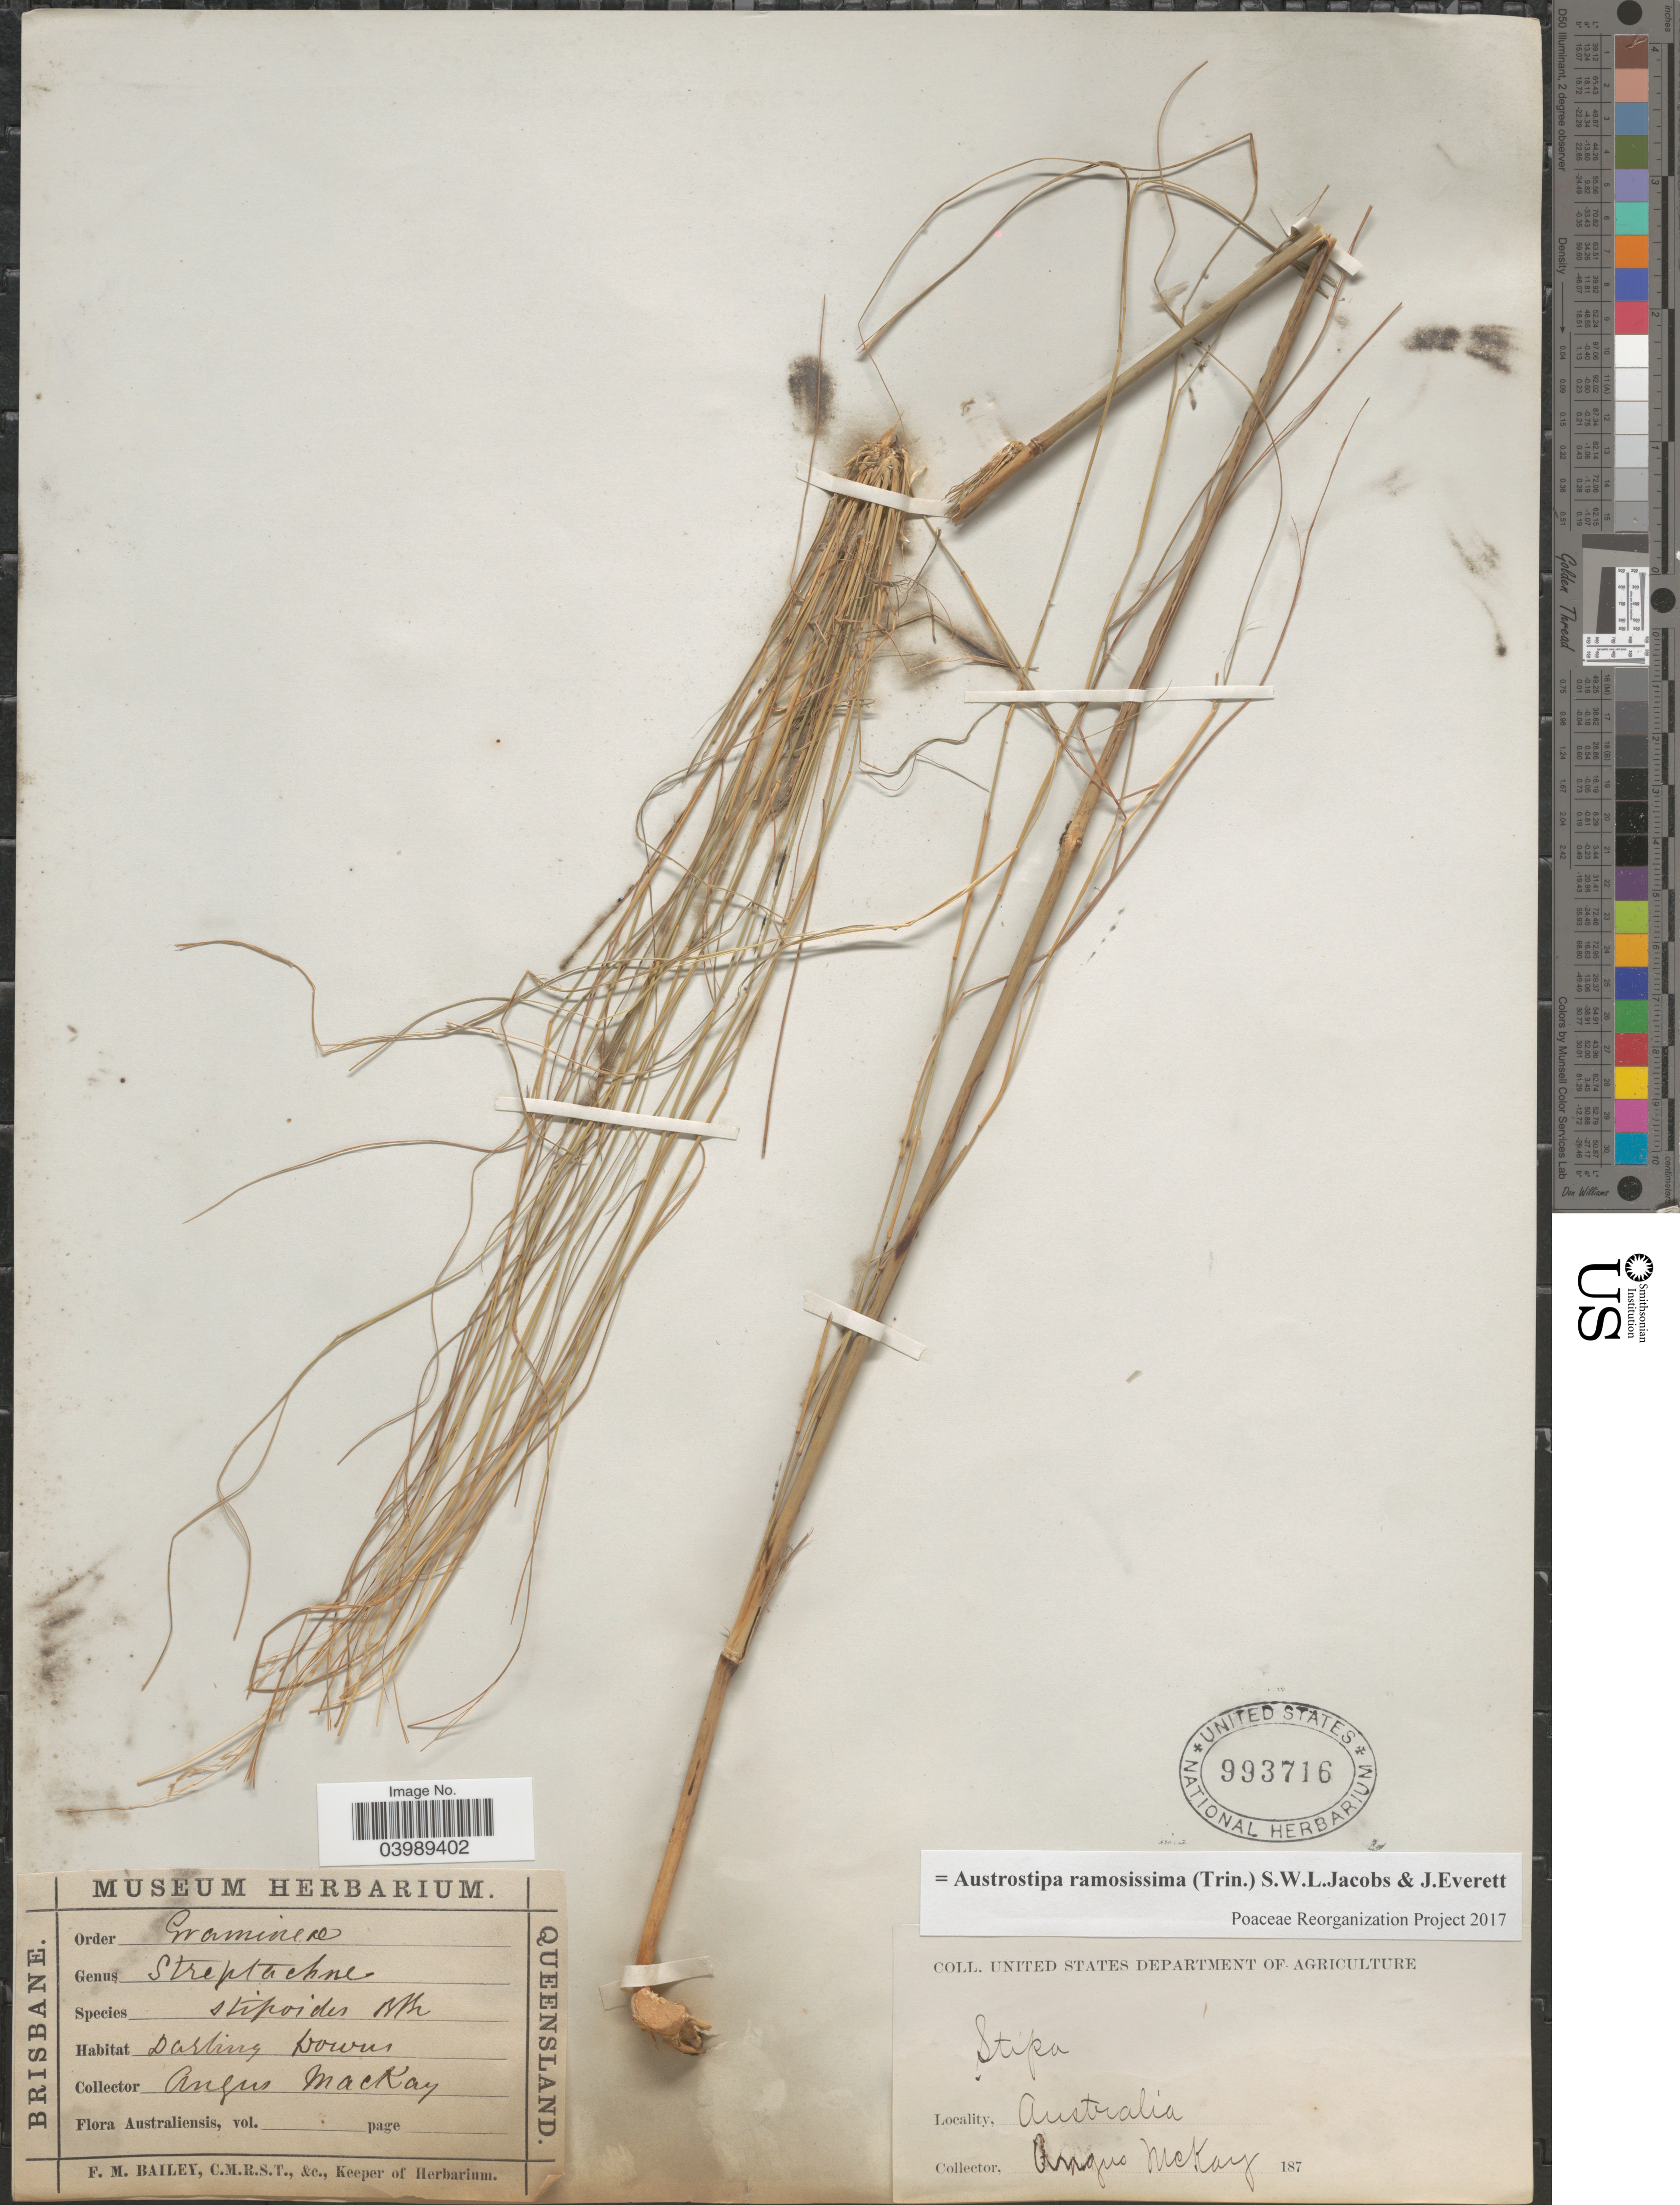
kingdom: Plantae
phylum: Tracheophyta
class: Liliopsida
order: Poales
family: Poaceae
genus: Austrostipa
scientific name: Austrostipa ramosissima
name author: (Trin.) S.W.L. Jacobs & J. Everett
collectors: A. Mackay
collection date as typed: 187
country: Australia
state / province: Queensland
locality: Darling Downs.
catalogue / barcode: US 993716